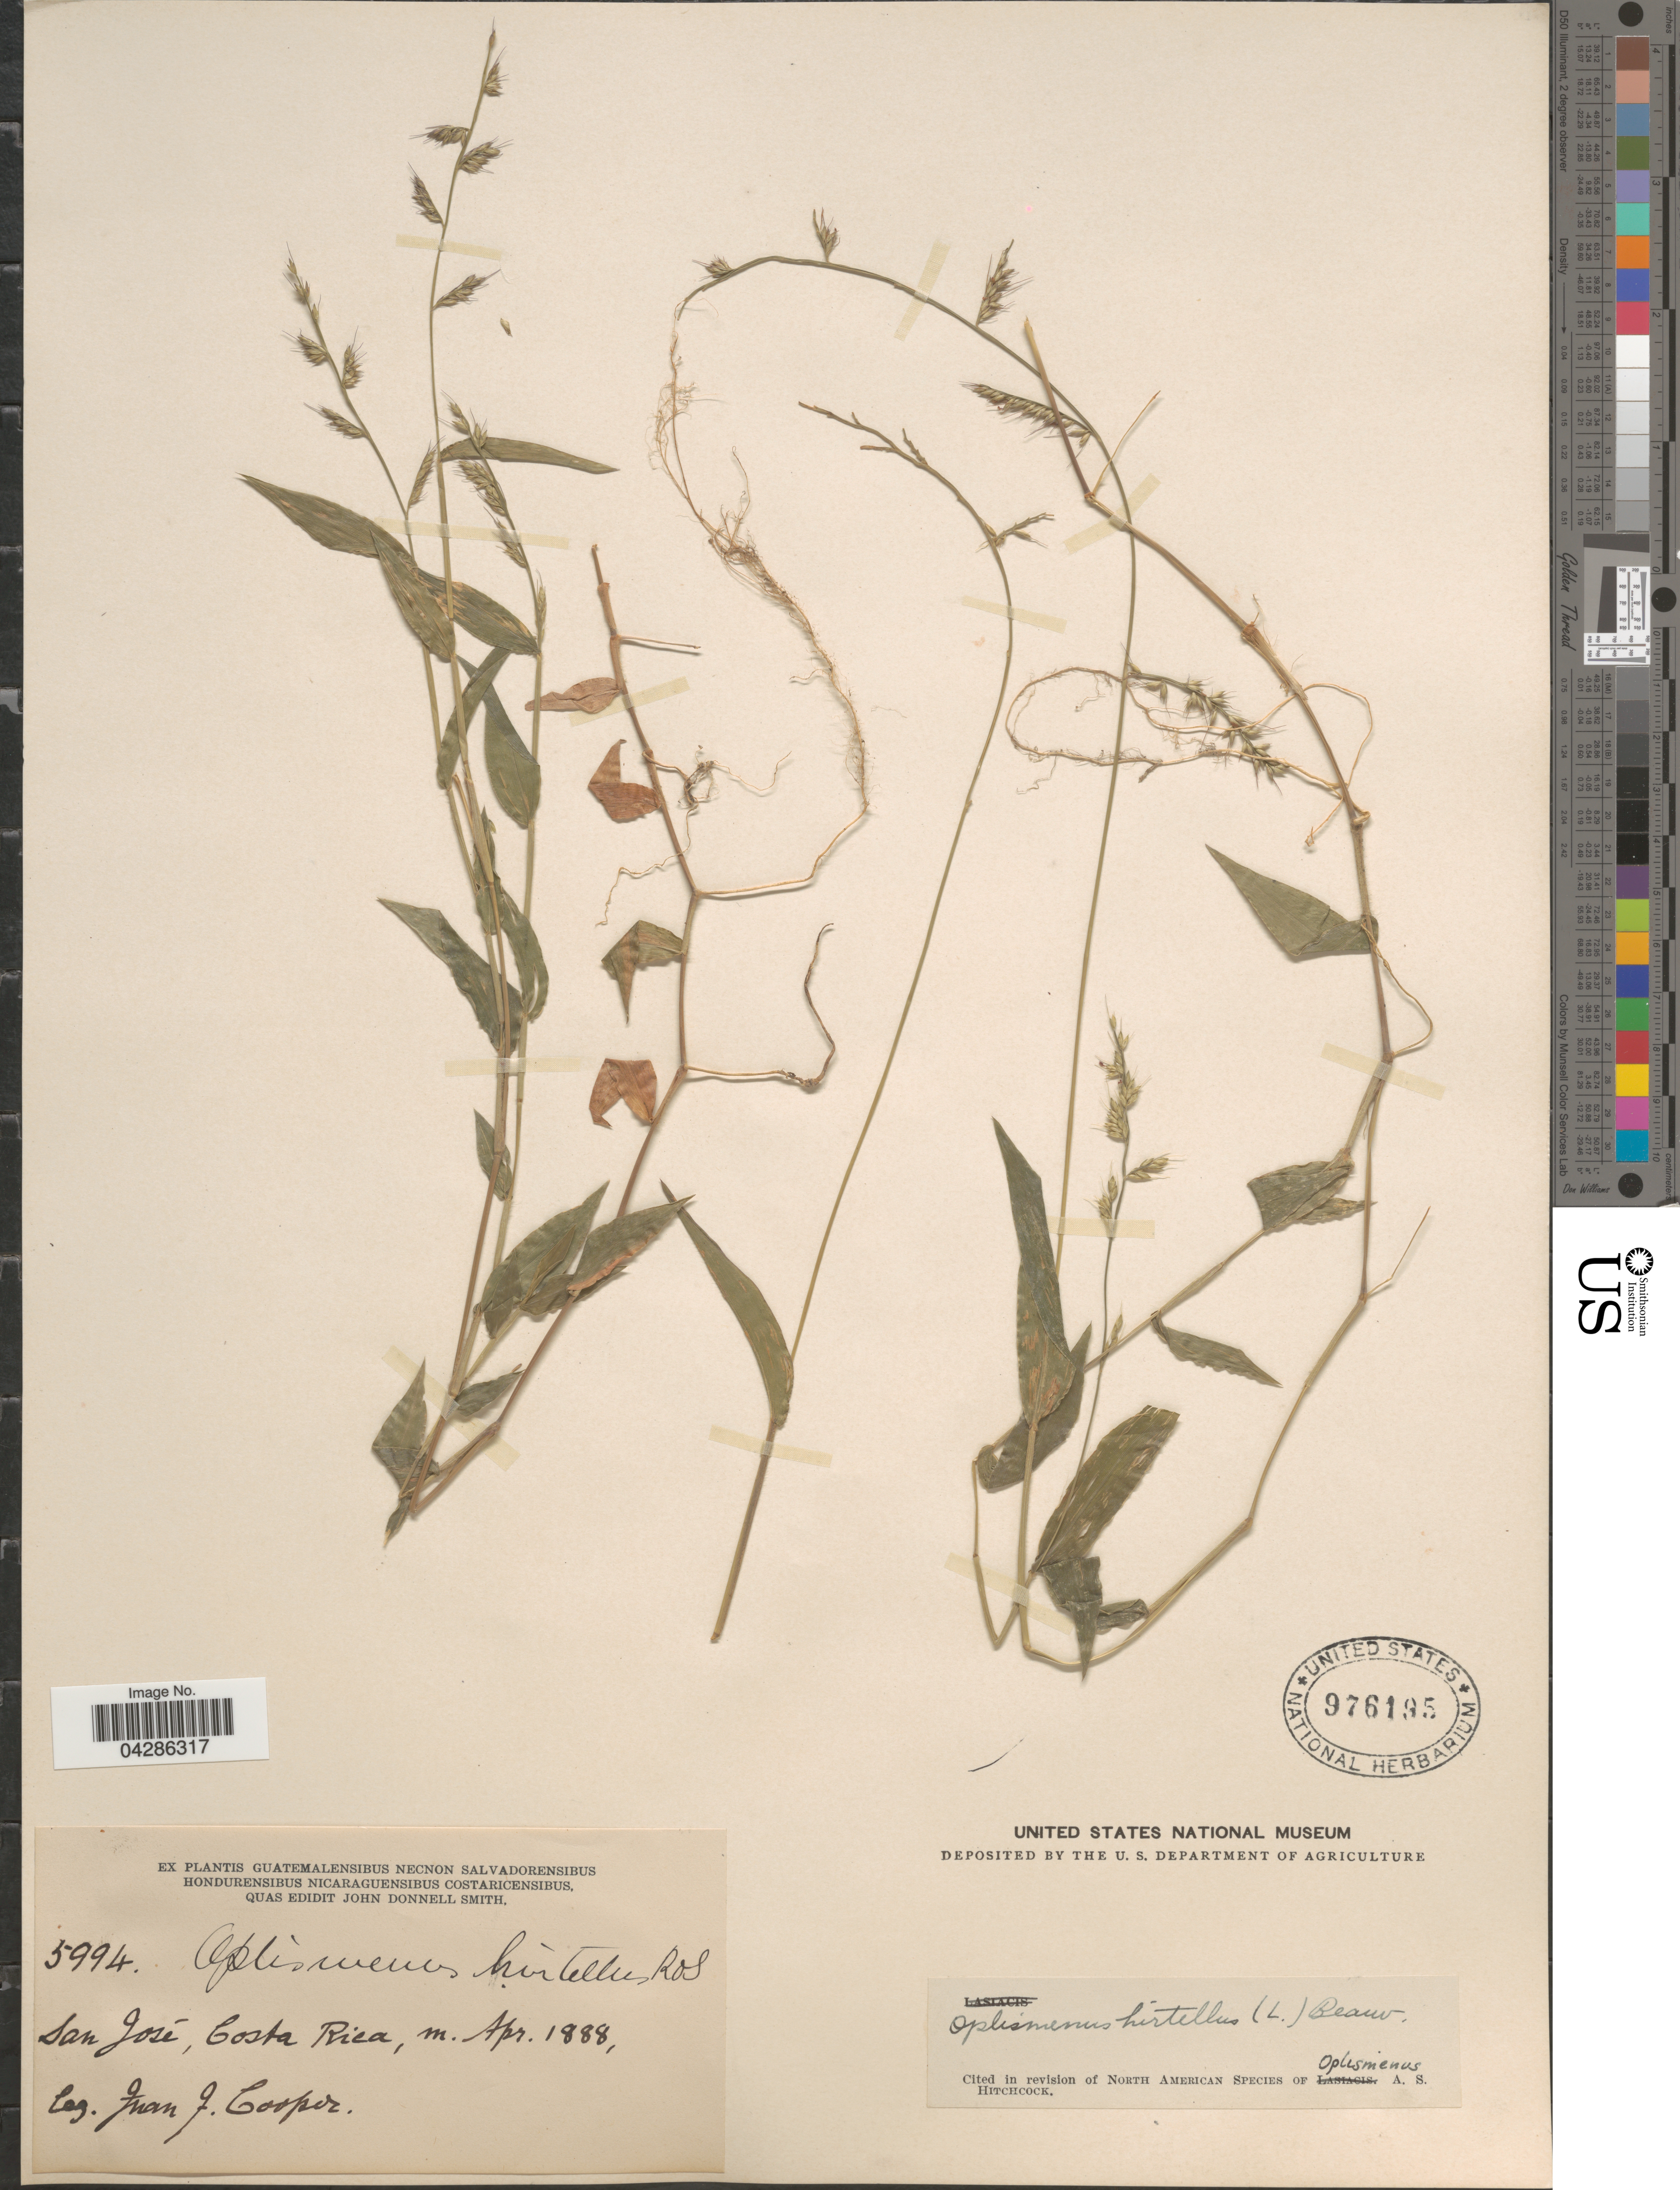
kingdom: Plantae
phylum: Tracheophyta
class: Liliopsida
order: Poales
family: Poaceae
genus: Oplismenus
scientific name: Oplismenus hirtellus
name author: (L.) P. Beauv.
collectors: J. J. Cooper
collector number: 5994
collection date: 1888-04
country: Costa Rica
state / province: San José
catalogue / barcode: US 976195